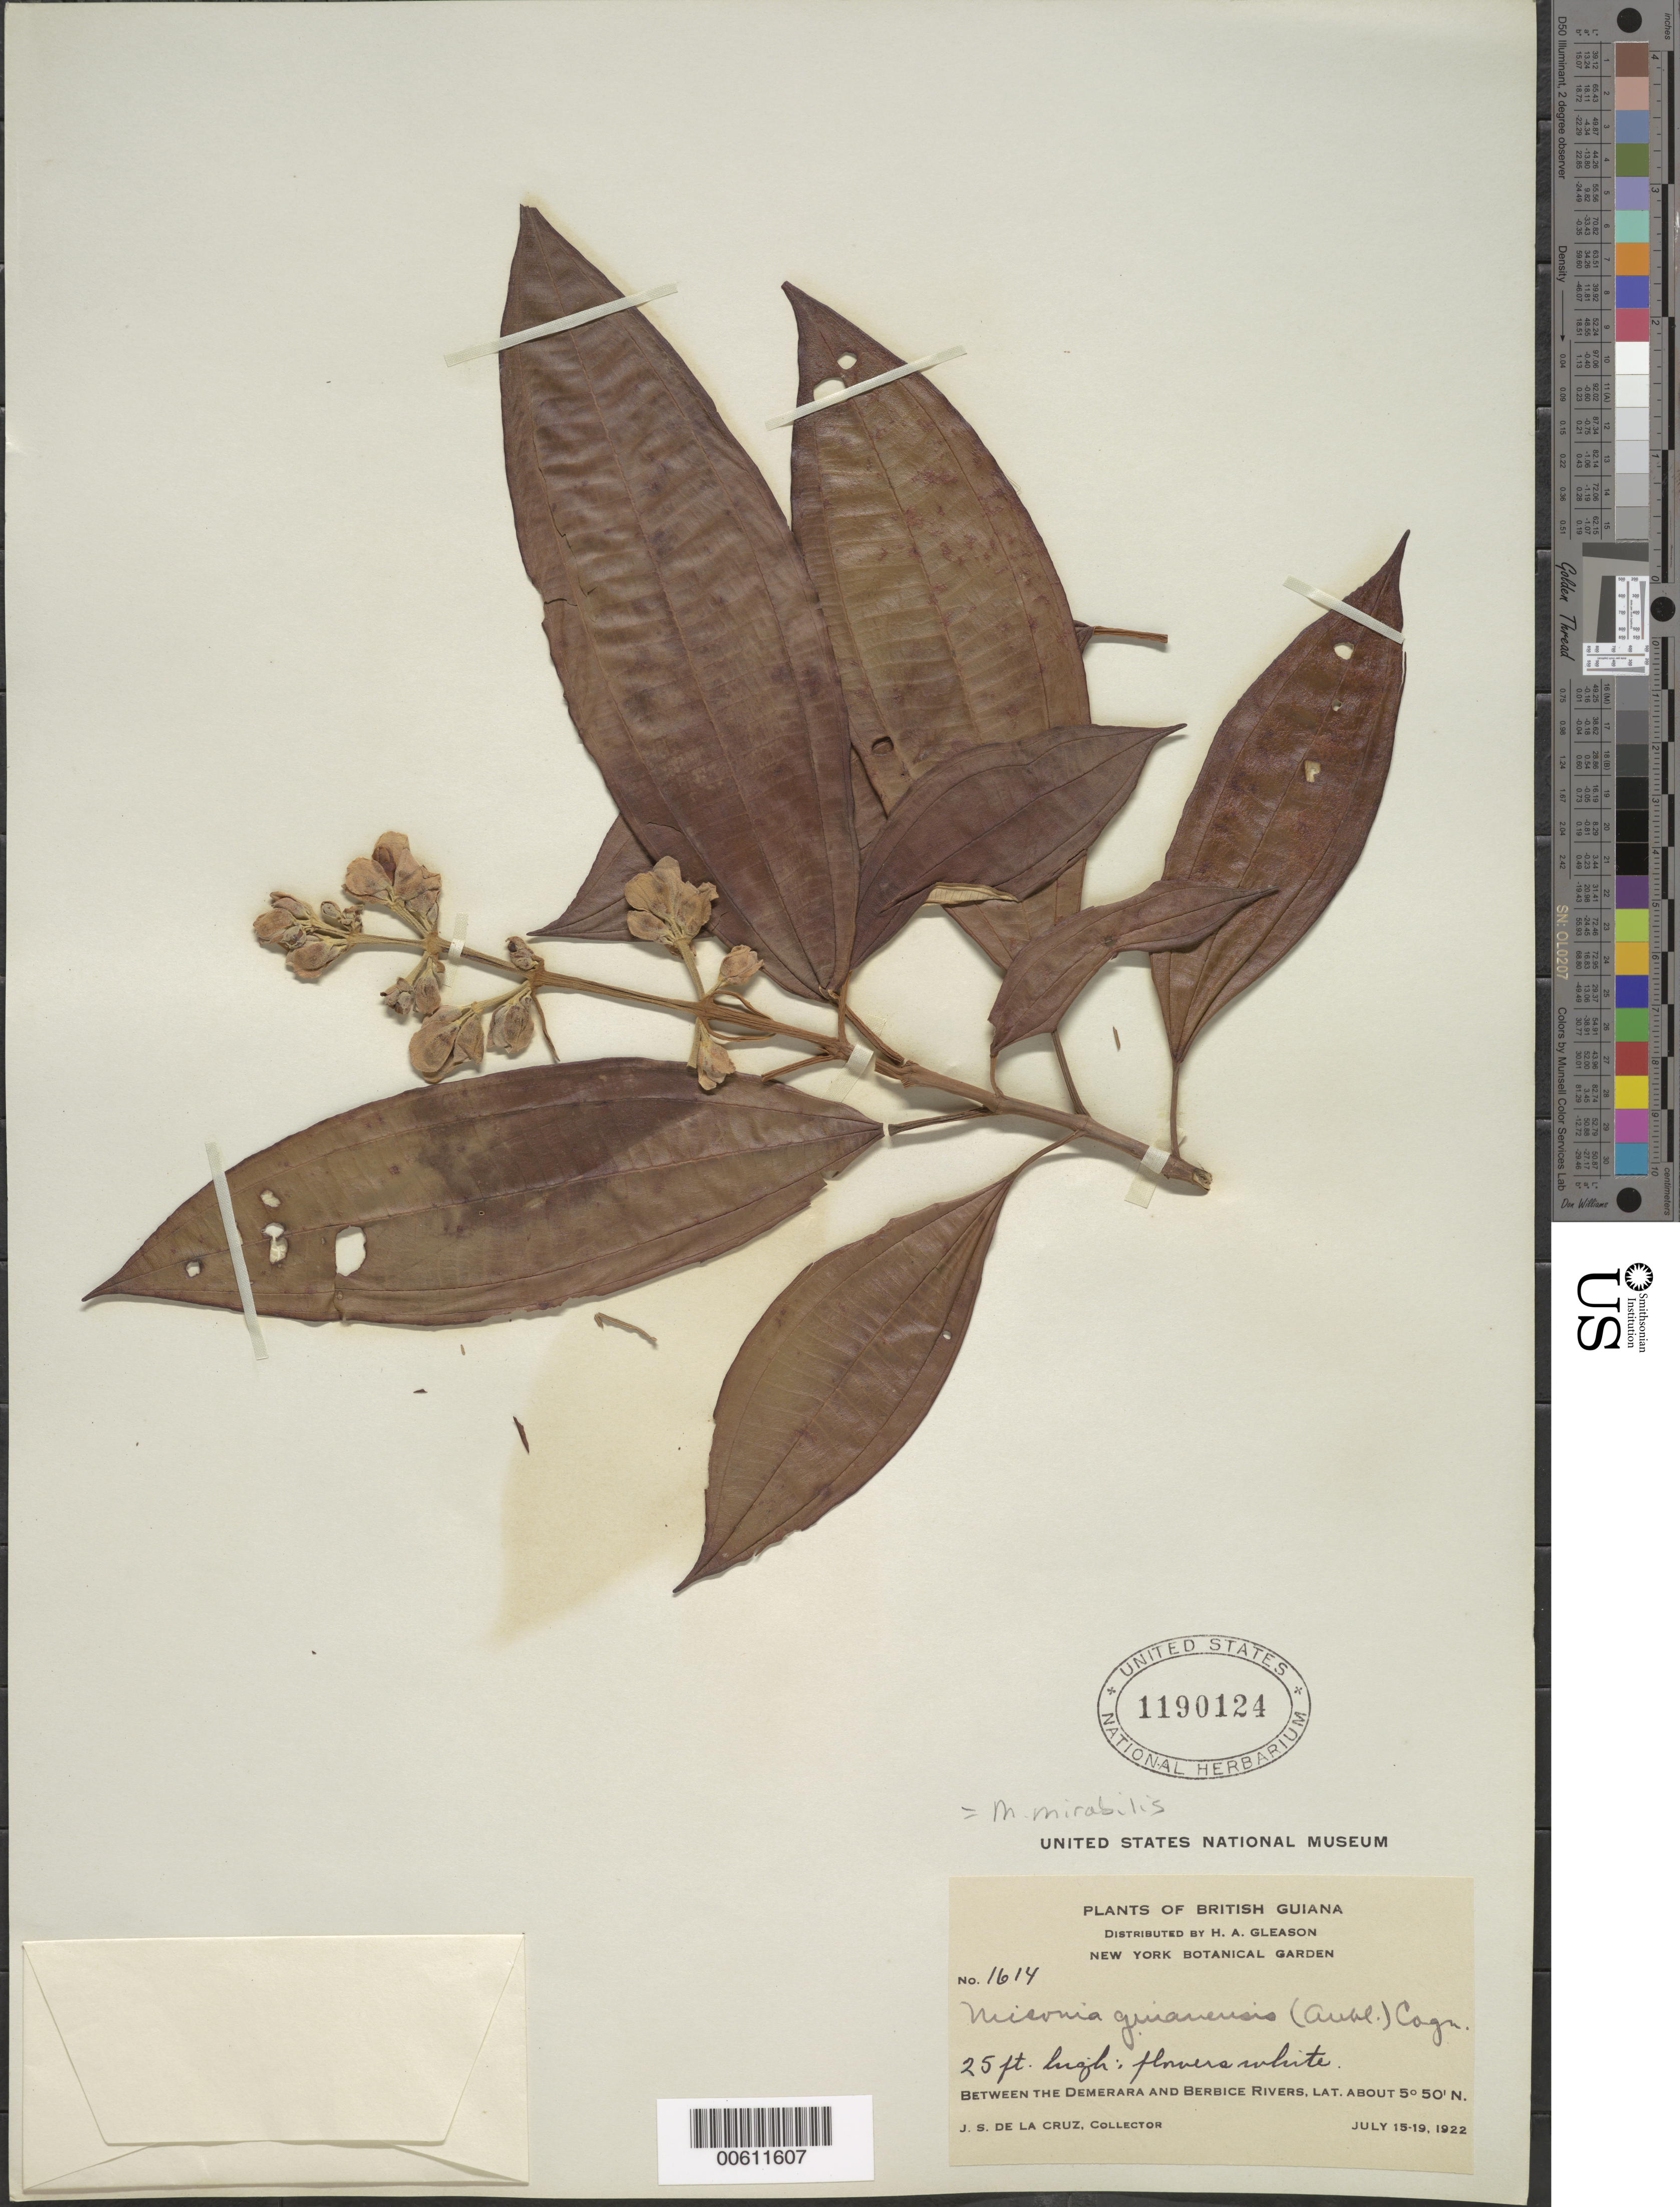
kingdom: Plantae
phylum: Tracheophyta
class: Magnoliopsida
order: Myrtales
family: Melastomataceae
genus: Miconia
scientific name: Miconia mirabilis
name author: (Aubl.) L.O. Williams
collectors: J. S. de la Cruz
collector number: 1614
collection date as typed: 15-Jul-22 to 19-Jul-22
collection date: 1922-07-15/1922-07-19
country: Guyana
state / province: U. Demerara-Berbice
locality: Demerara River to the Berbice River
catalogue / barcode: US 1190124